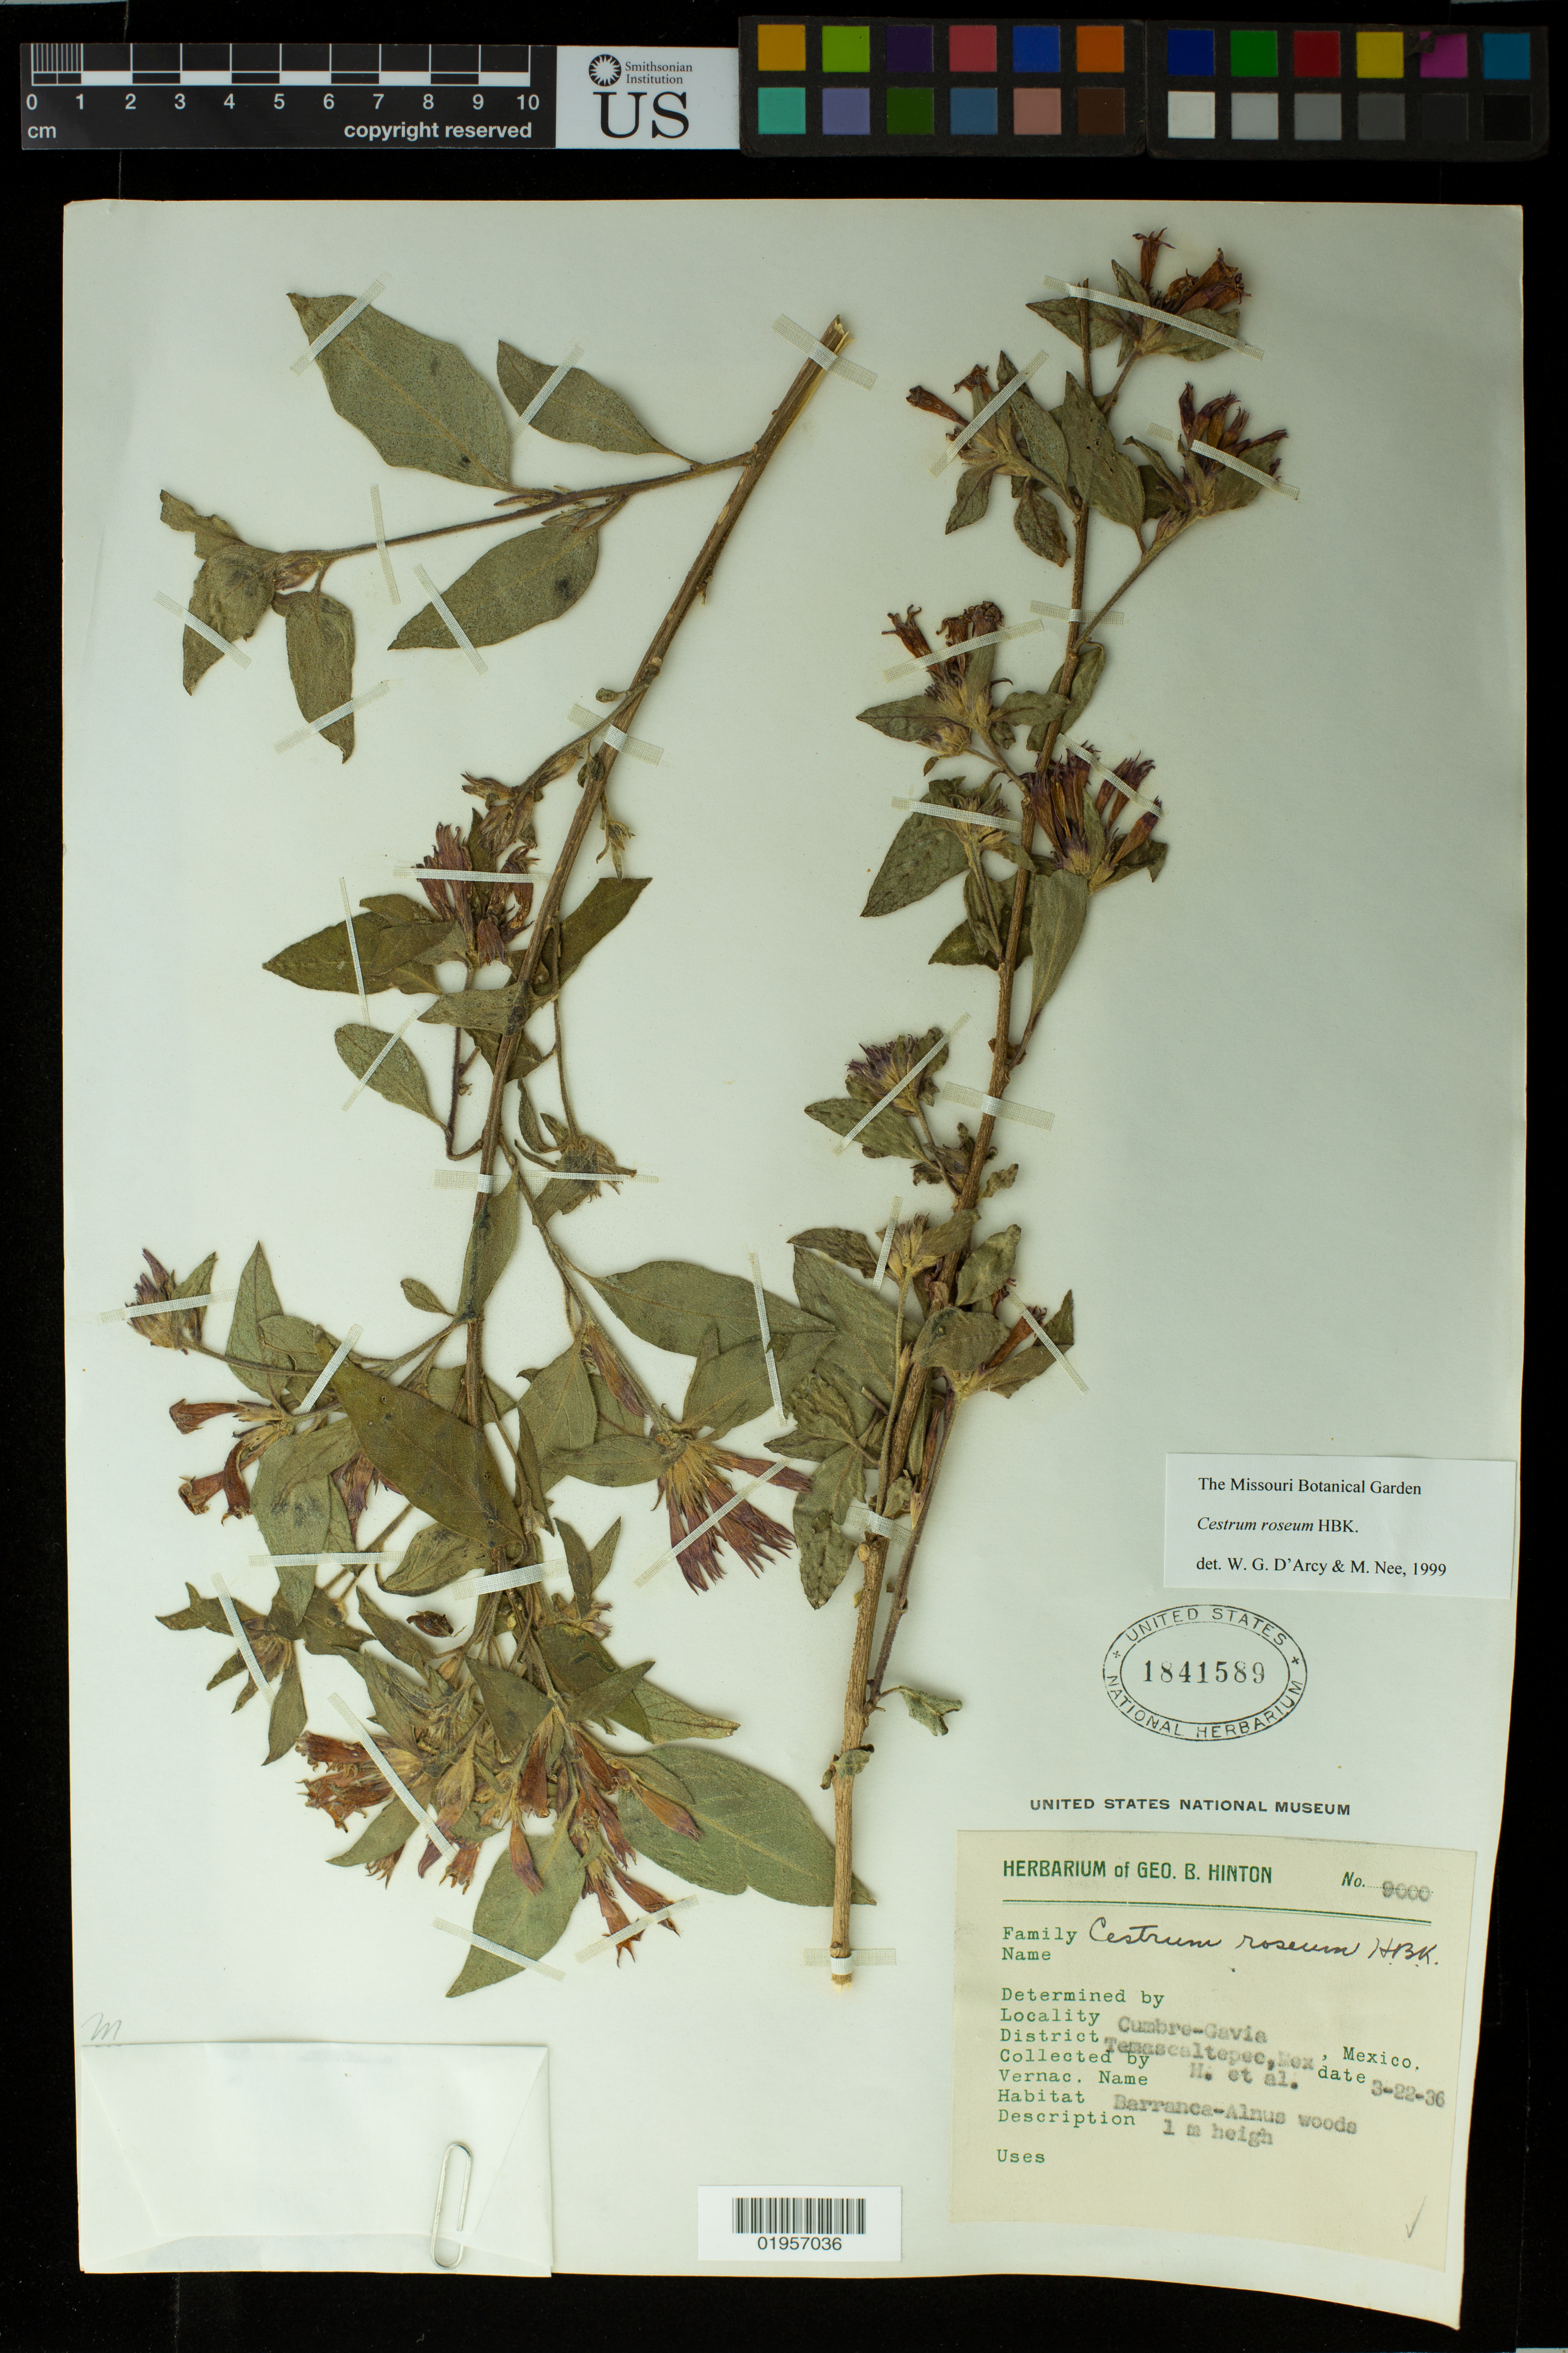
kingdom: Plantae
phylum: Tracheophyta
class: Magnoliopsida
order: Solanales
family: Solanaceae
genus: Cestrum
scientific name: Cestrum roseum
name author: Kunth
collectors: ex herb. G. B. Hinton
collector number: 9000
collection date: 1936-03-22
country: Mexico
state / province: México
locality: Temascaltepec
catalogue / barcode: US 1841589